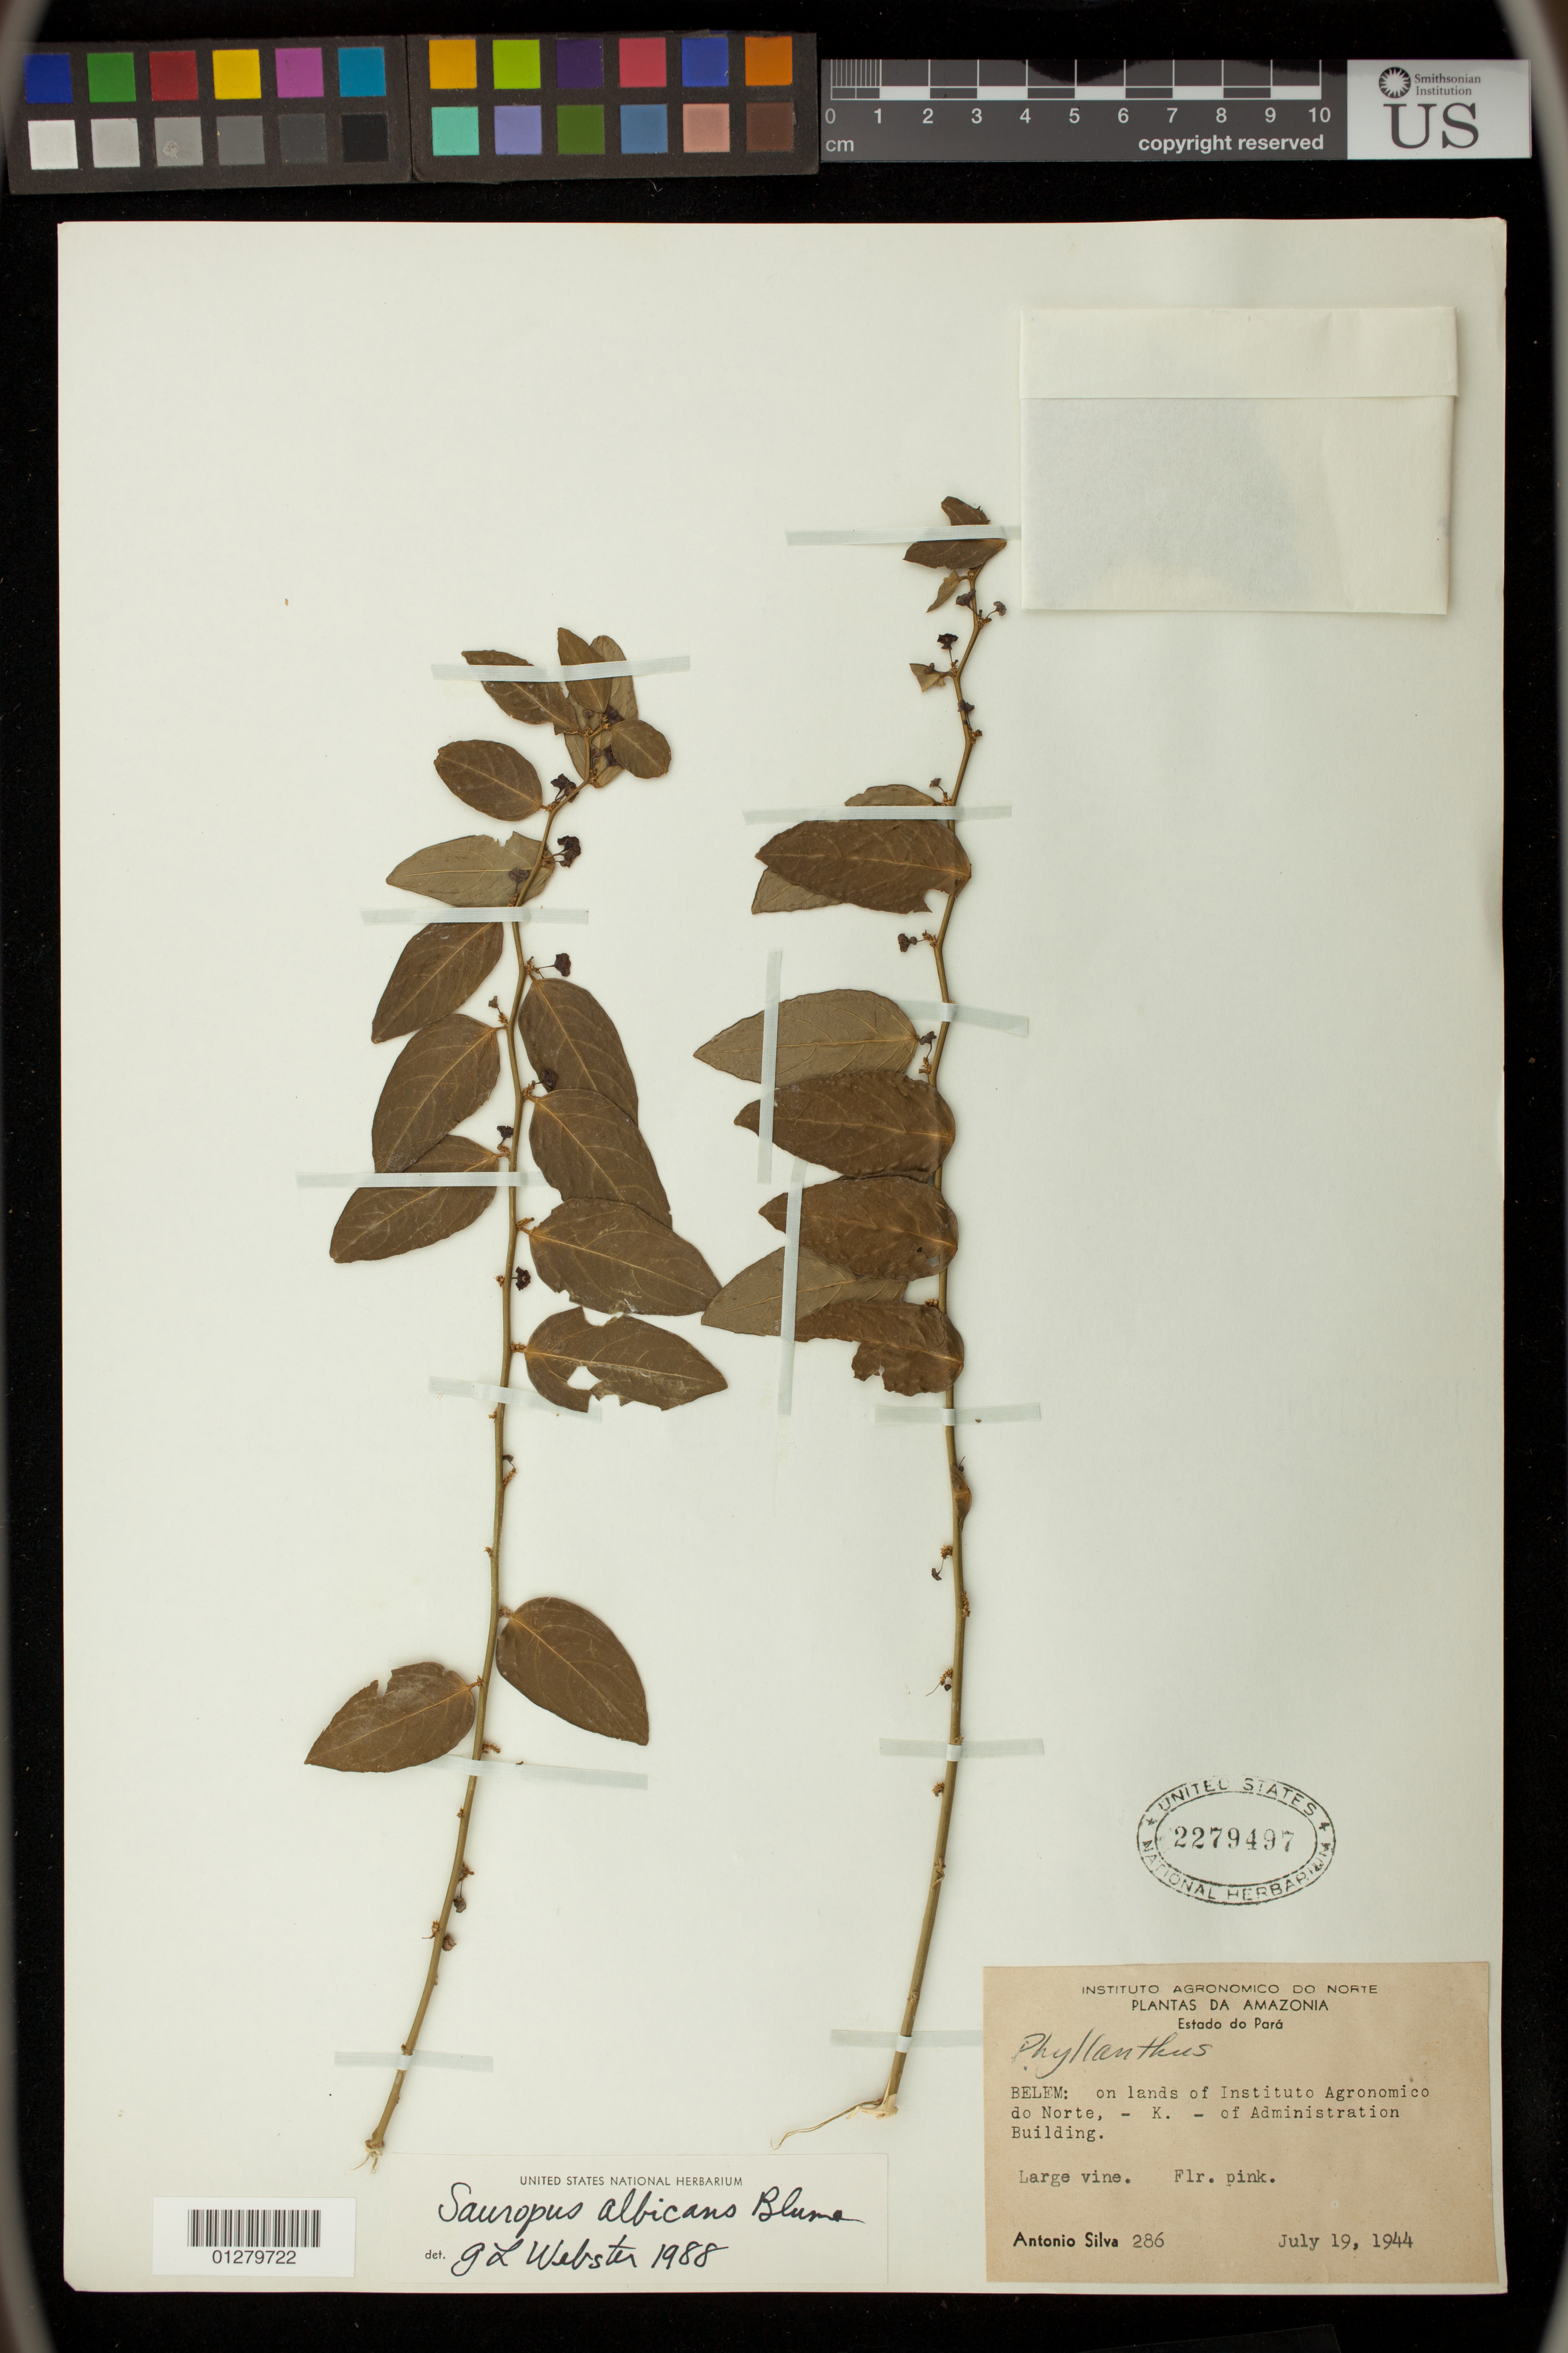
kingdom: Plantae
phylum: Tracheophyta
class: Magnoliopsida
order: Malpighiales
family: Phyllanthaceae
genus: Sauropus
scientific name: Sauropus albicans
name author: Blume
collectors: A. Silva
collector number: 286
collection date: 1944-07-19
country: Brazil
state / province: Para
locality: Belem: on lands of Instituto Agronomicao do Norte, - K. - of Administration Building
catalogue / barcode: US 2279497